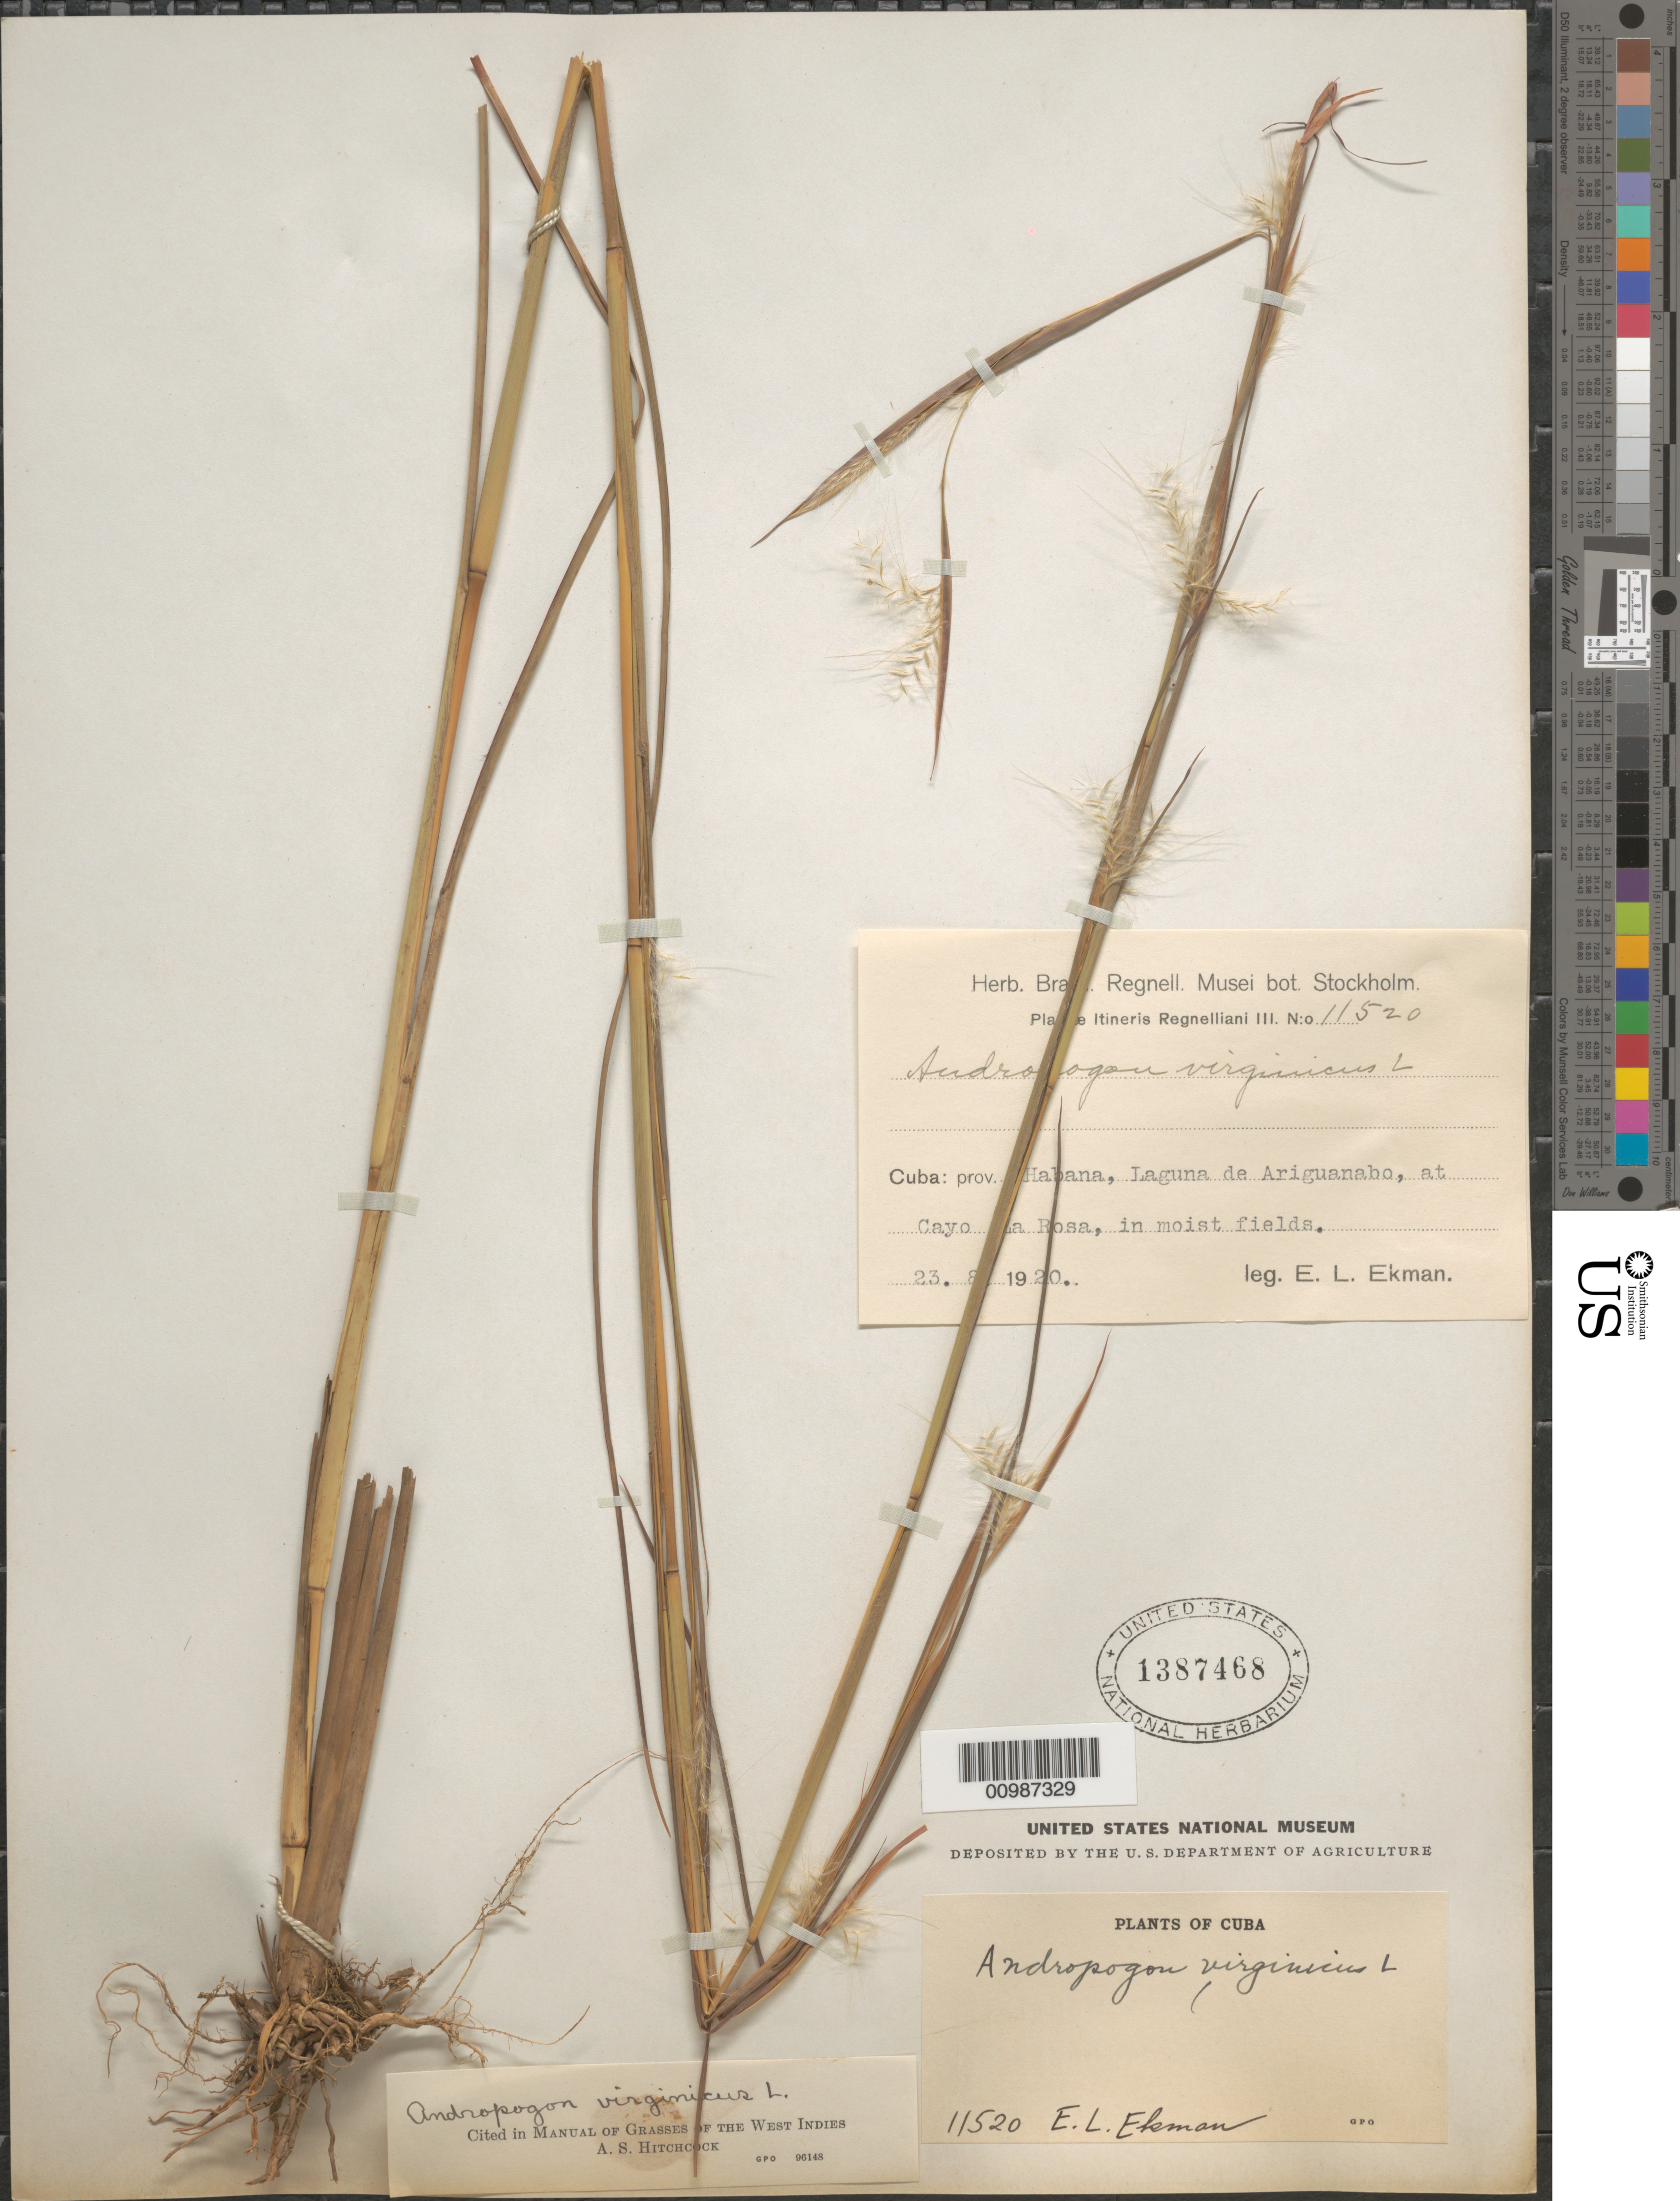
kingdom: Plantae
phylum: Tracheophyta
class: Liliopsida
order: Poales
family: Poaceae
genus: Andropogon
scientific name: Andropogon virginicus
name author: L.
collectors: E. L. Ekman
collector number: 11520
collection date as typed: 23 Aug 1920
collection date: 1920-08-23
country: Cuba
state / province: La Habana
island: Cuba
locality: Laguna de Ariguanabo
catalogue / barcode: US 1387468